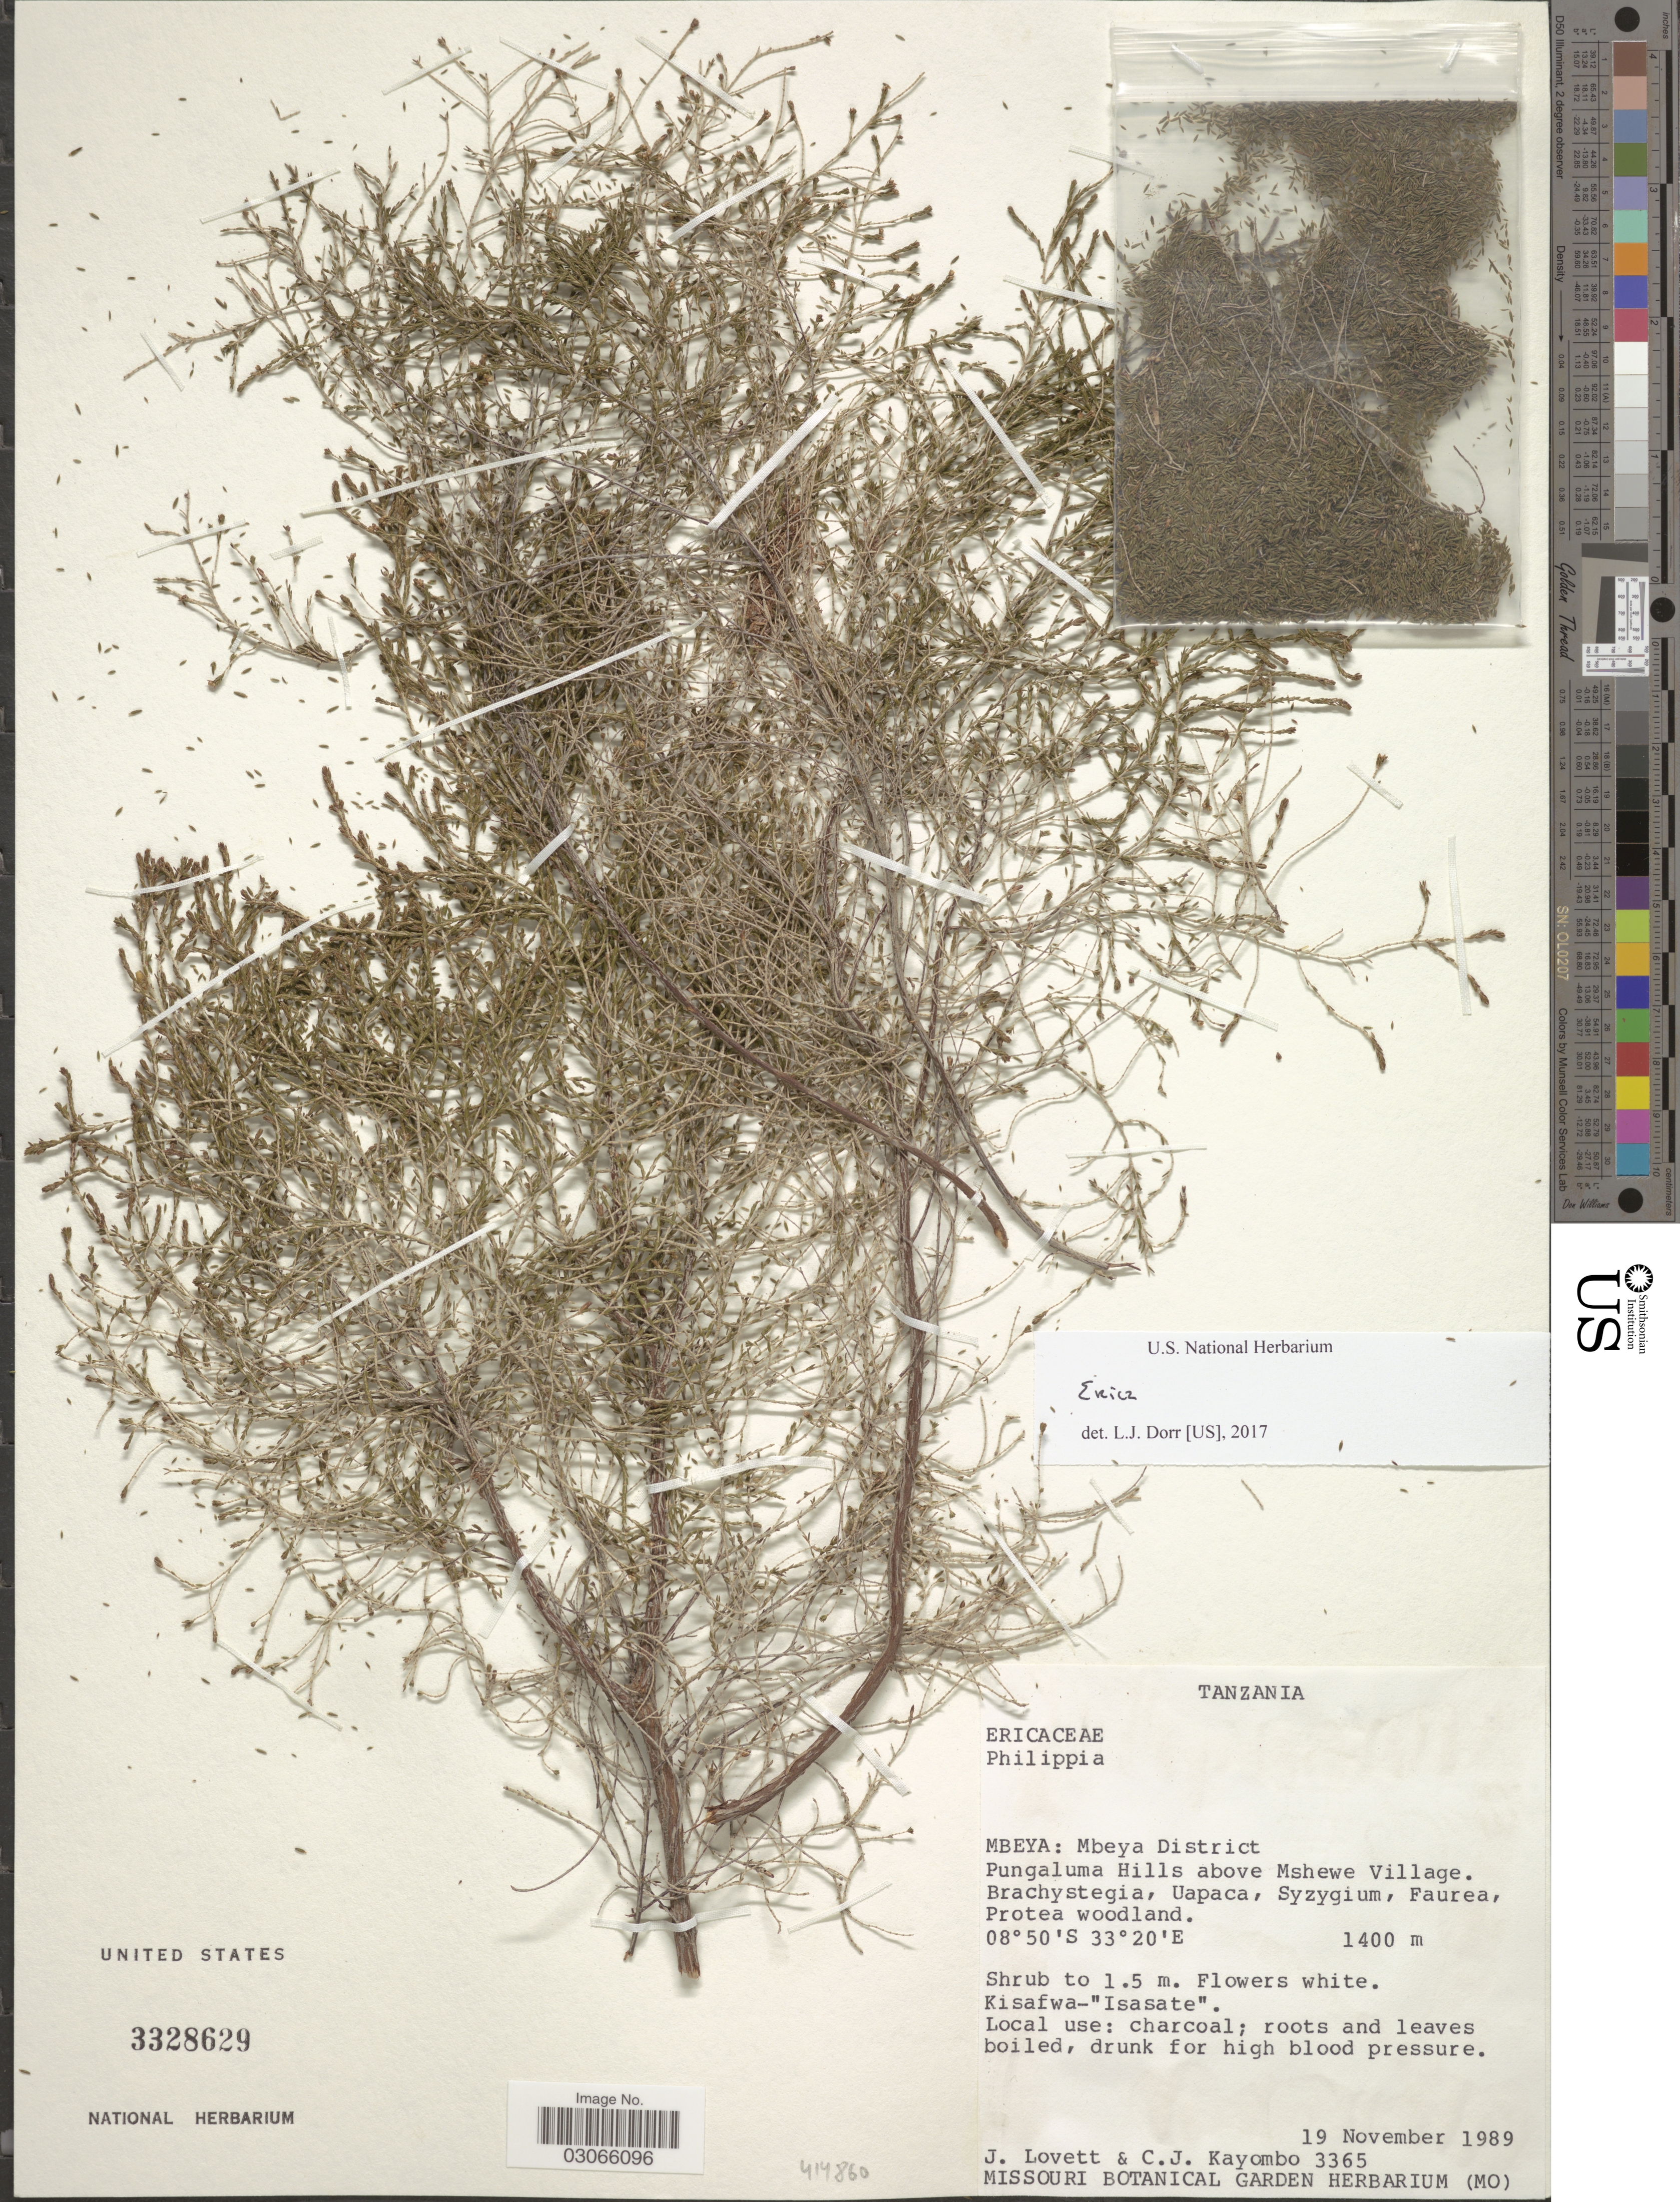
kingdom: Plantae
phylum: Tracheophyta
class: Magnoliopsida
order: Ericales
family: Ericaceae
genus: Erica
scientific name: Erica sp.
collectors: J. Lovett & C. Kayombo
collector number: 3365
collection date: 1989-11-19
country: Tanzania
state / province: Mbeya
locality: Mbeya District, Pungaluma Hills above Mshewe Village.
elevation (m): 1400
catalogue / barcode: US 3328629